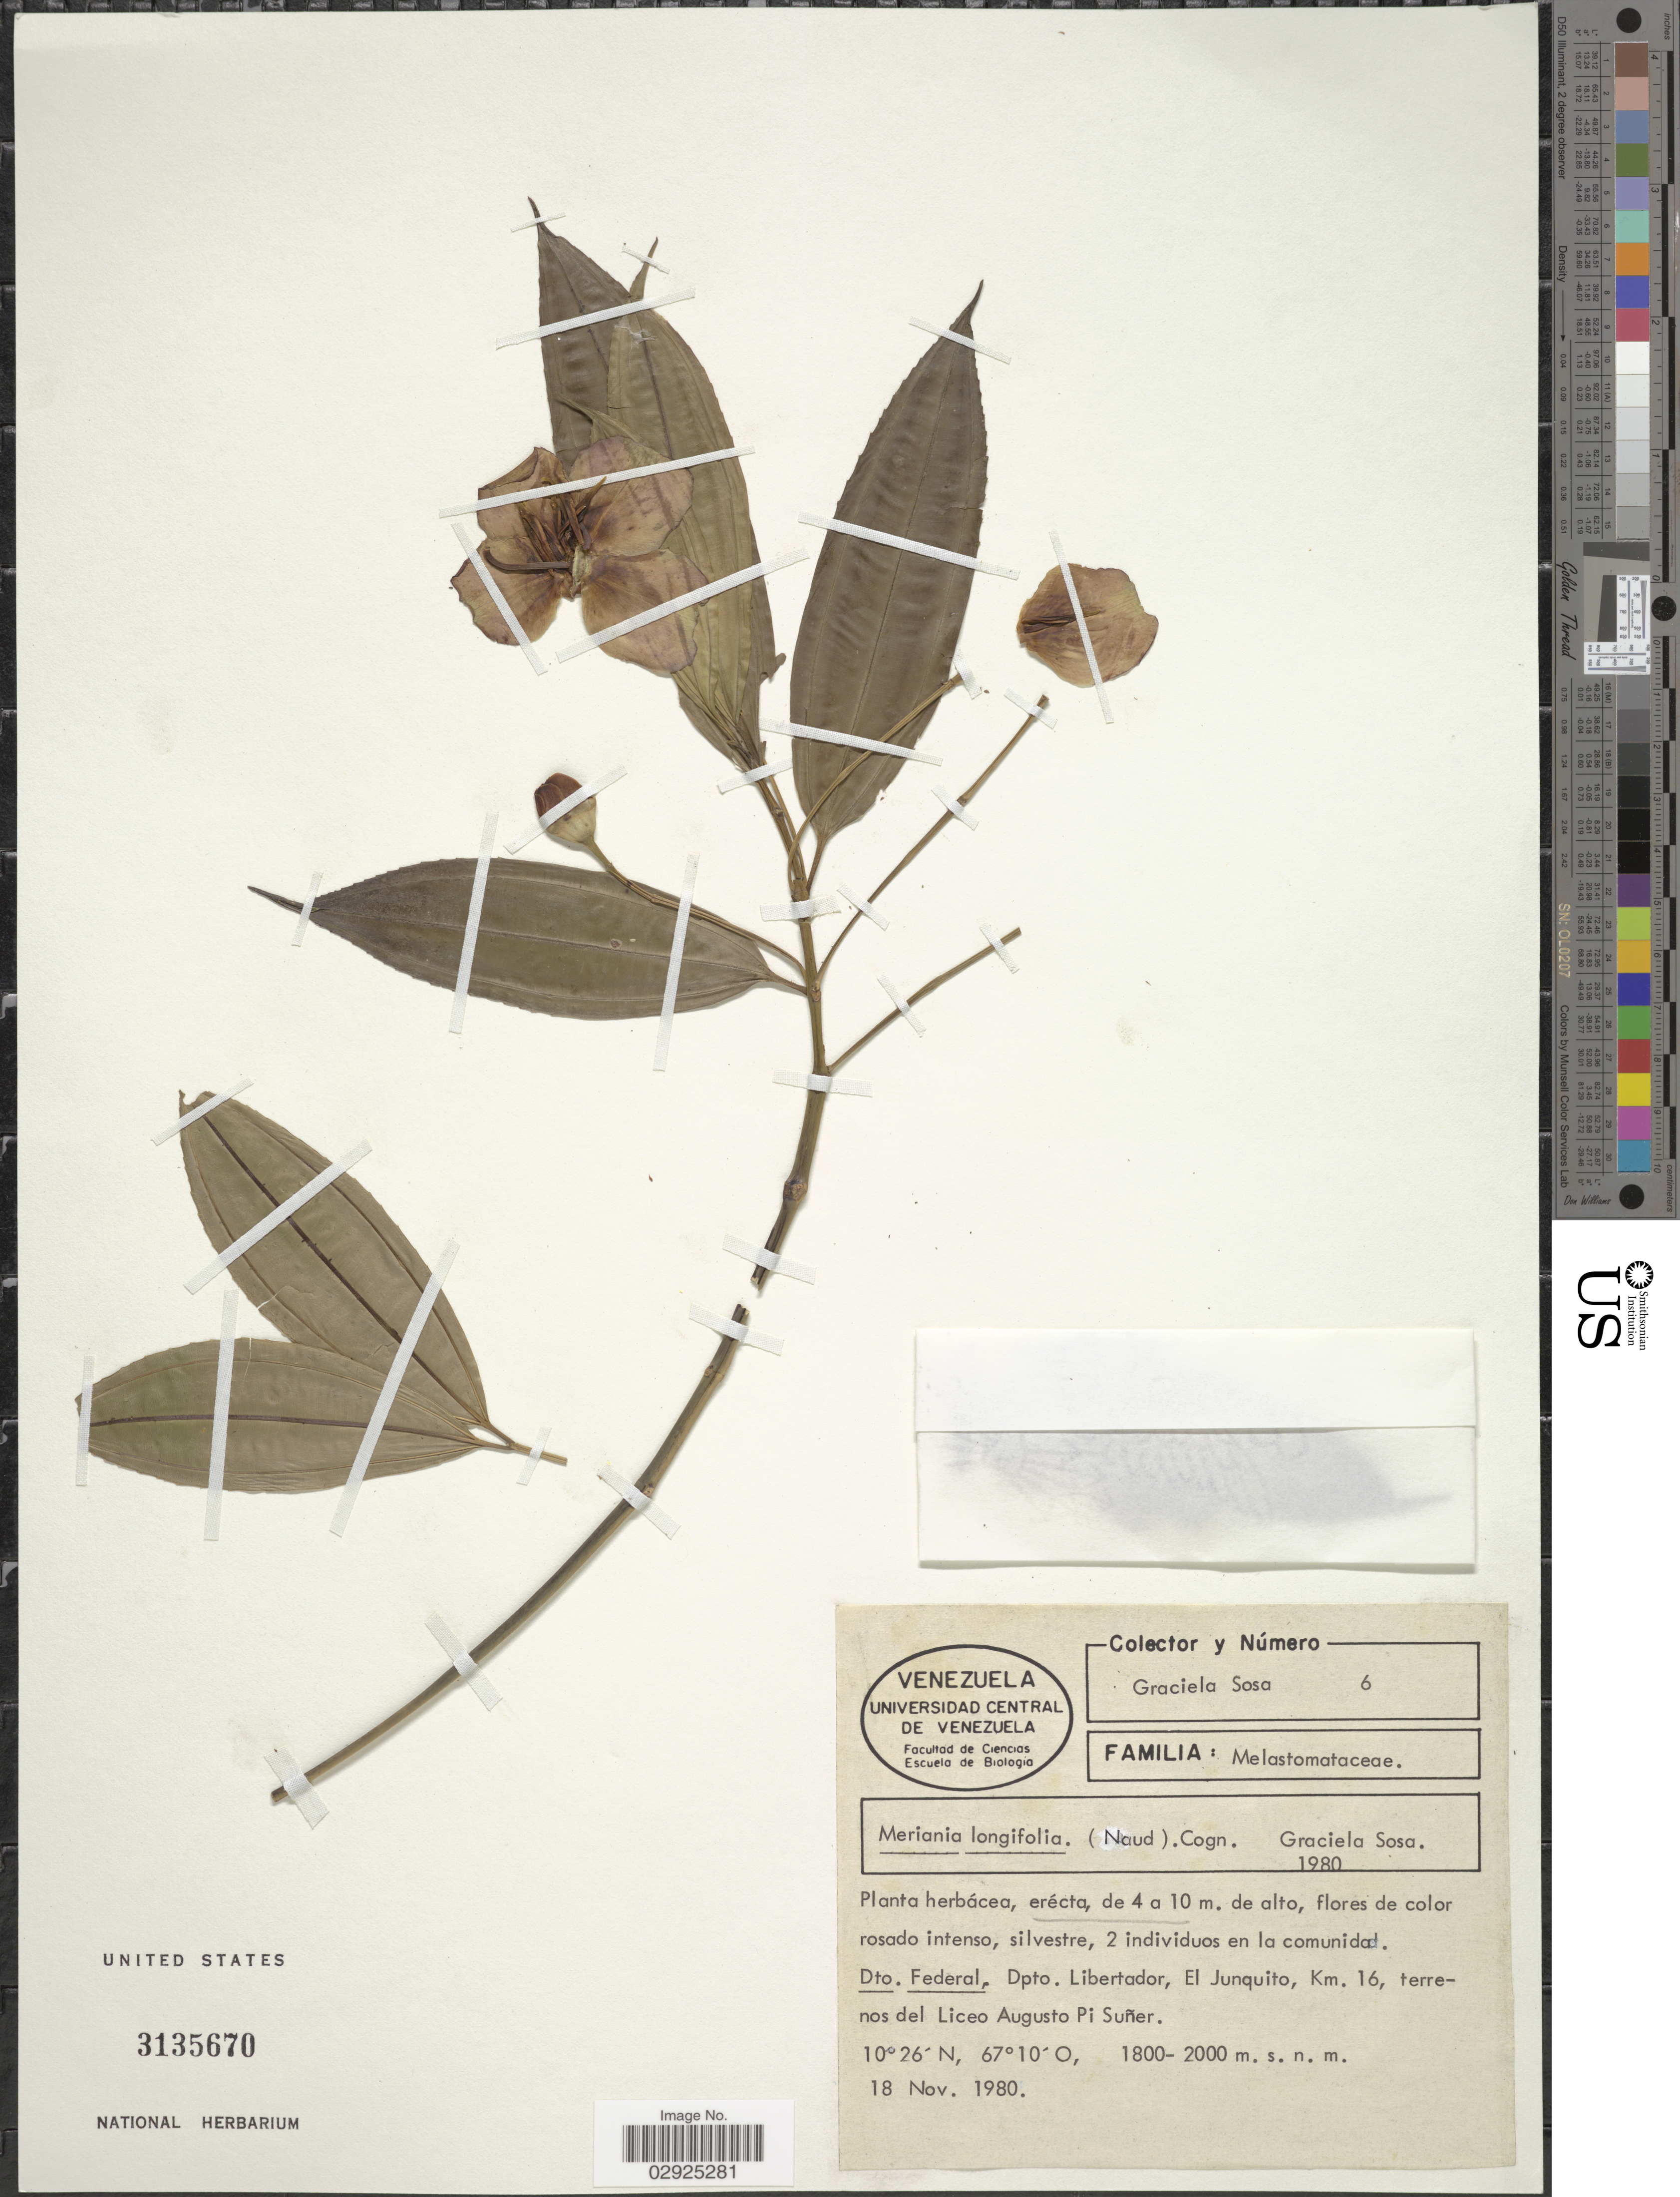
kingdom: Plantae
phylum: Tracheophyta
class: Magnoliopsida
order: Myrtales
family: Melastomataceae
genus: Meriania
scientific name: Meriania longifolia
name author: (Naudin) Cogn.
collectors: G. Sosa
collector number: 6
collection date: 1980-11-18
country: Venezuela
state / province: Distrito Federal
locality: Dto. Federal, Dpto. Libertador, El Junquito, Km 16, terrenos del Liceo Augusto Pi Suñer.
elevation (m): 1800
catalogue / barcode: US 3135670